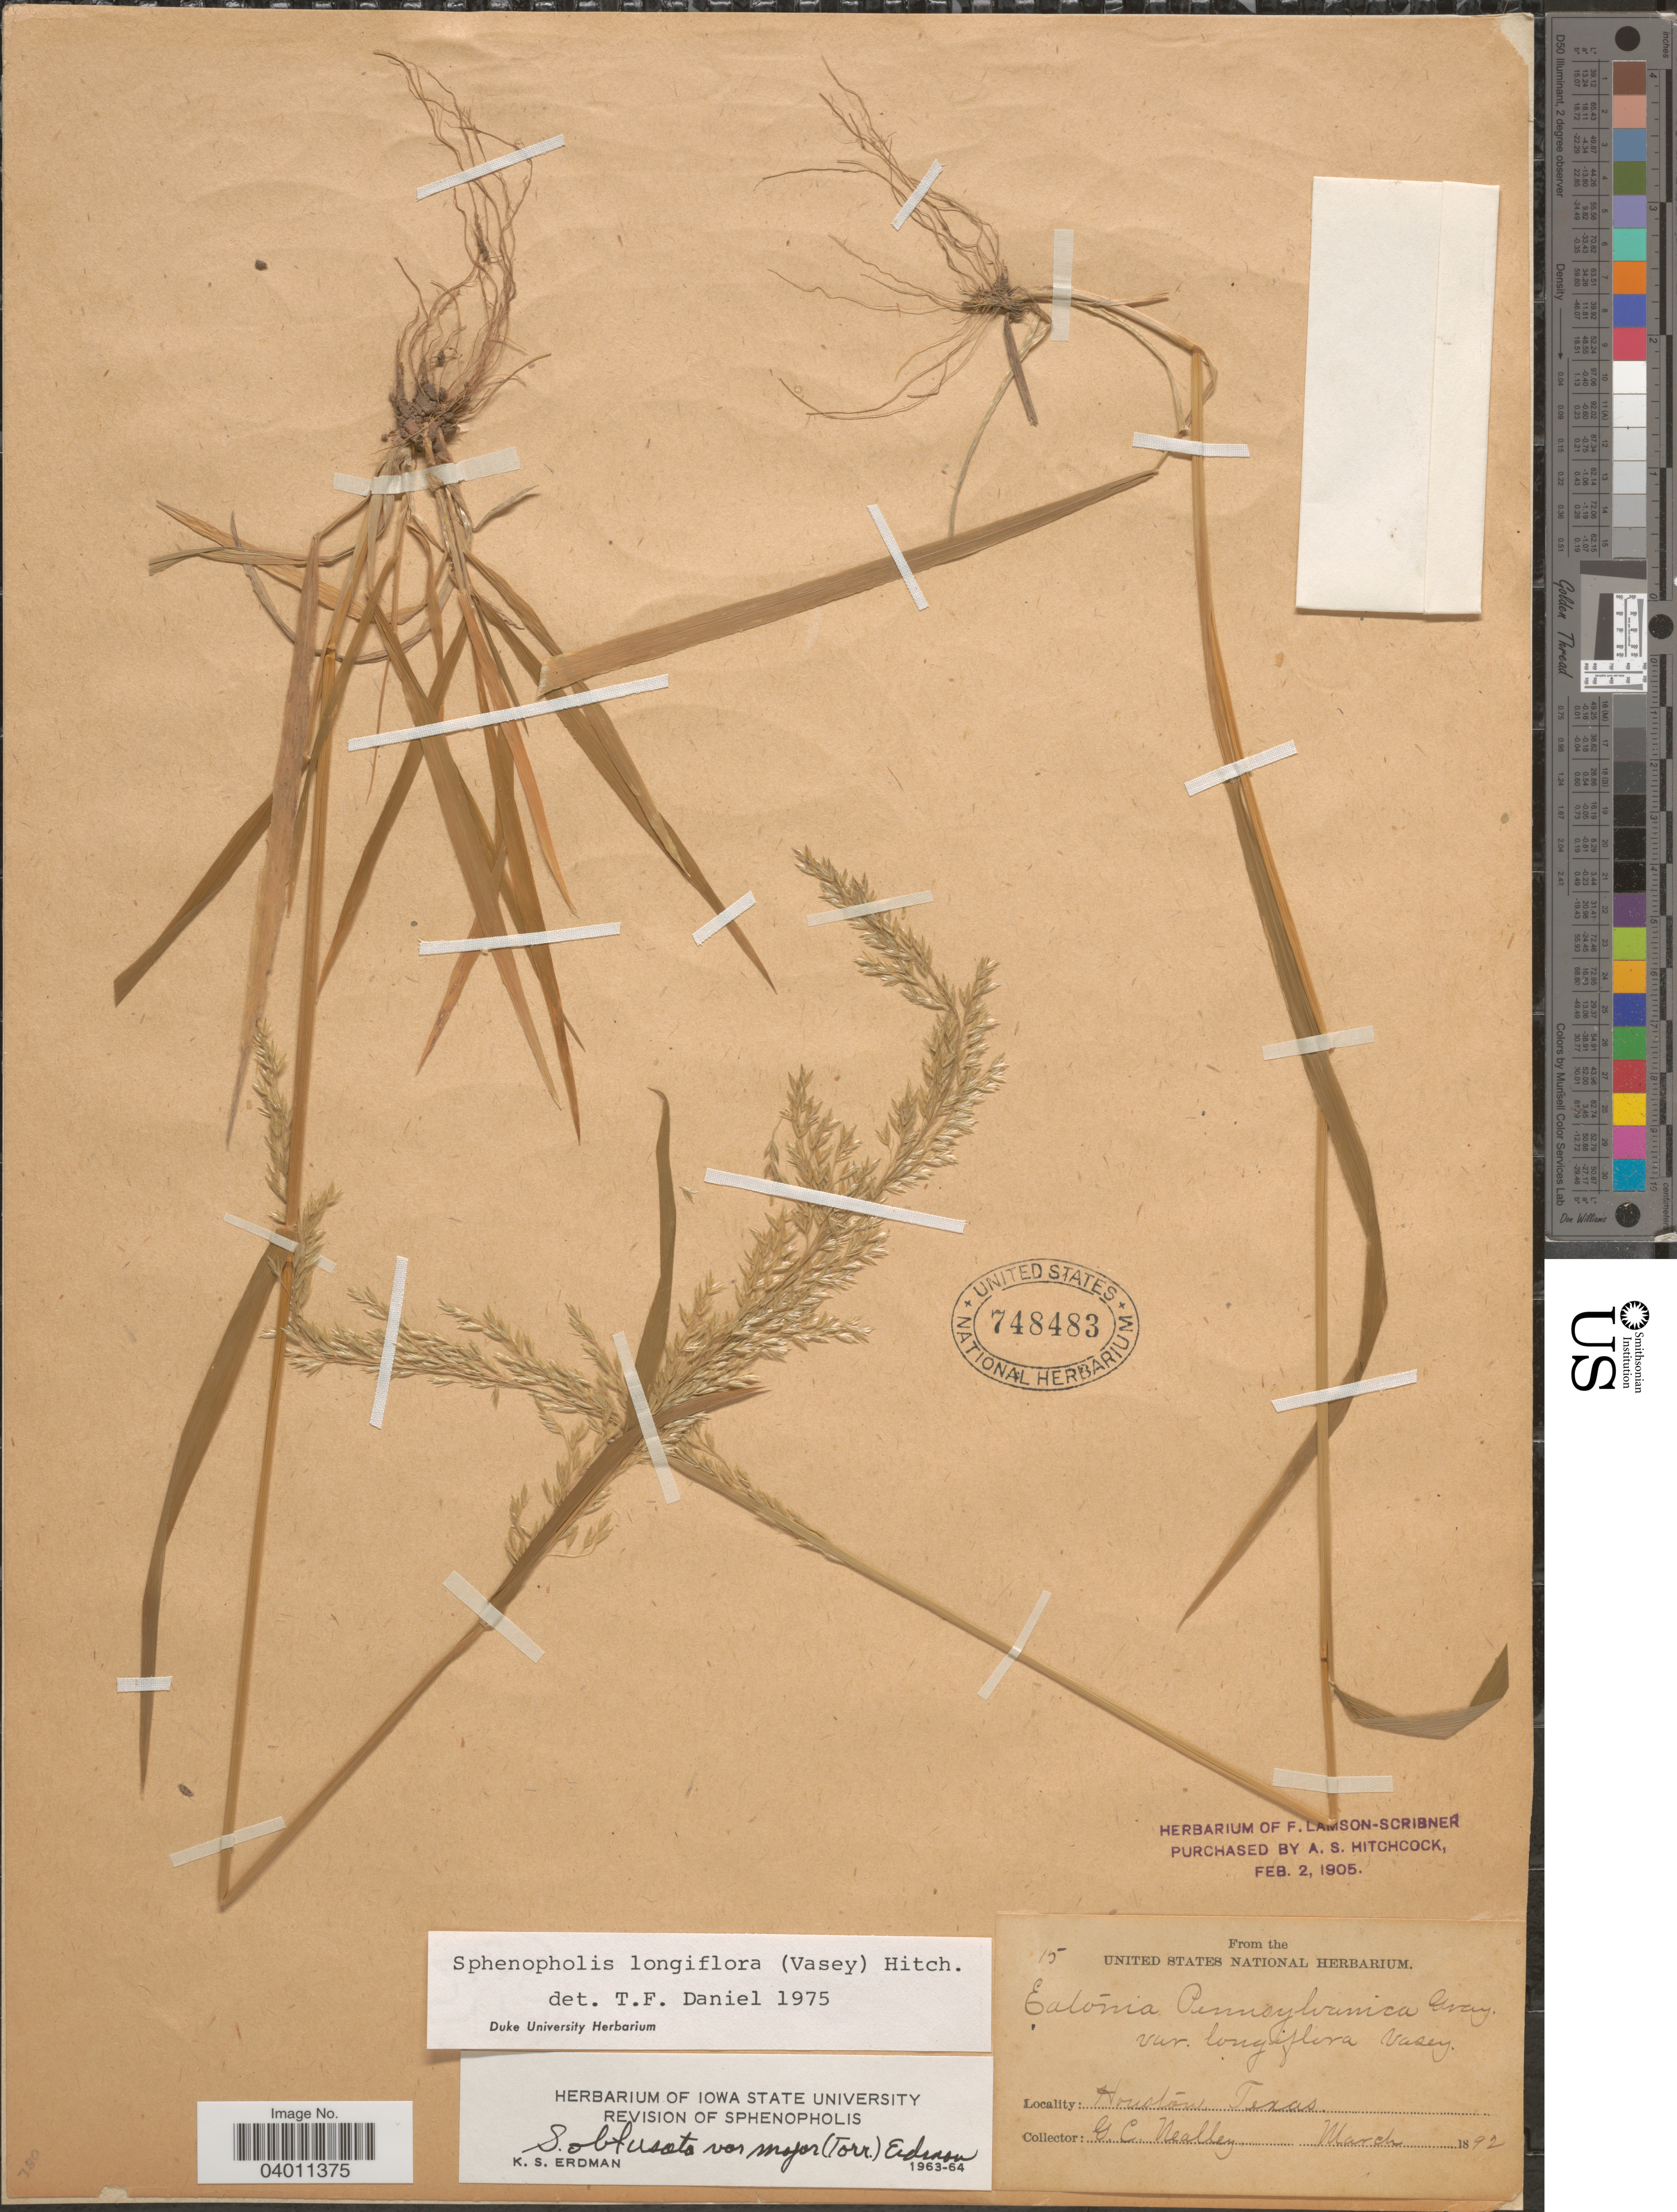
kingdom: Plantae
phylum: Tracheophyta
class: Liliopsida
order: Poales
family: Poaceae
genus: Sphenopholis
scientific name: Sphenopholis longiflora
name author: (Vasey) Hitchc.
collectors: G. C. Nealley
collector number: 15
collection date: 1892-03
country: United States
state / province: Texas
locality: Houston.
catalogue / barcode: US 748483